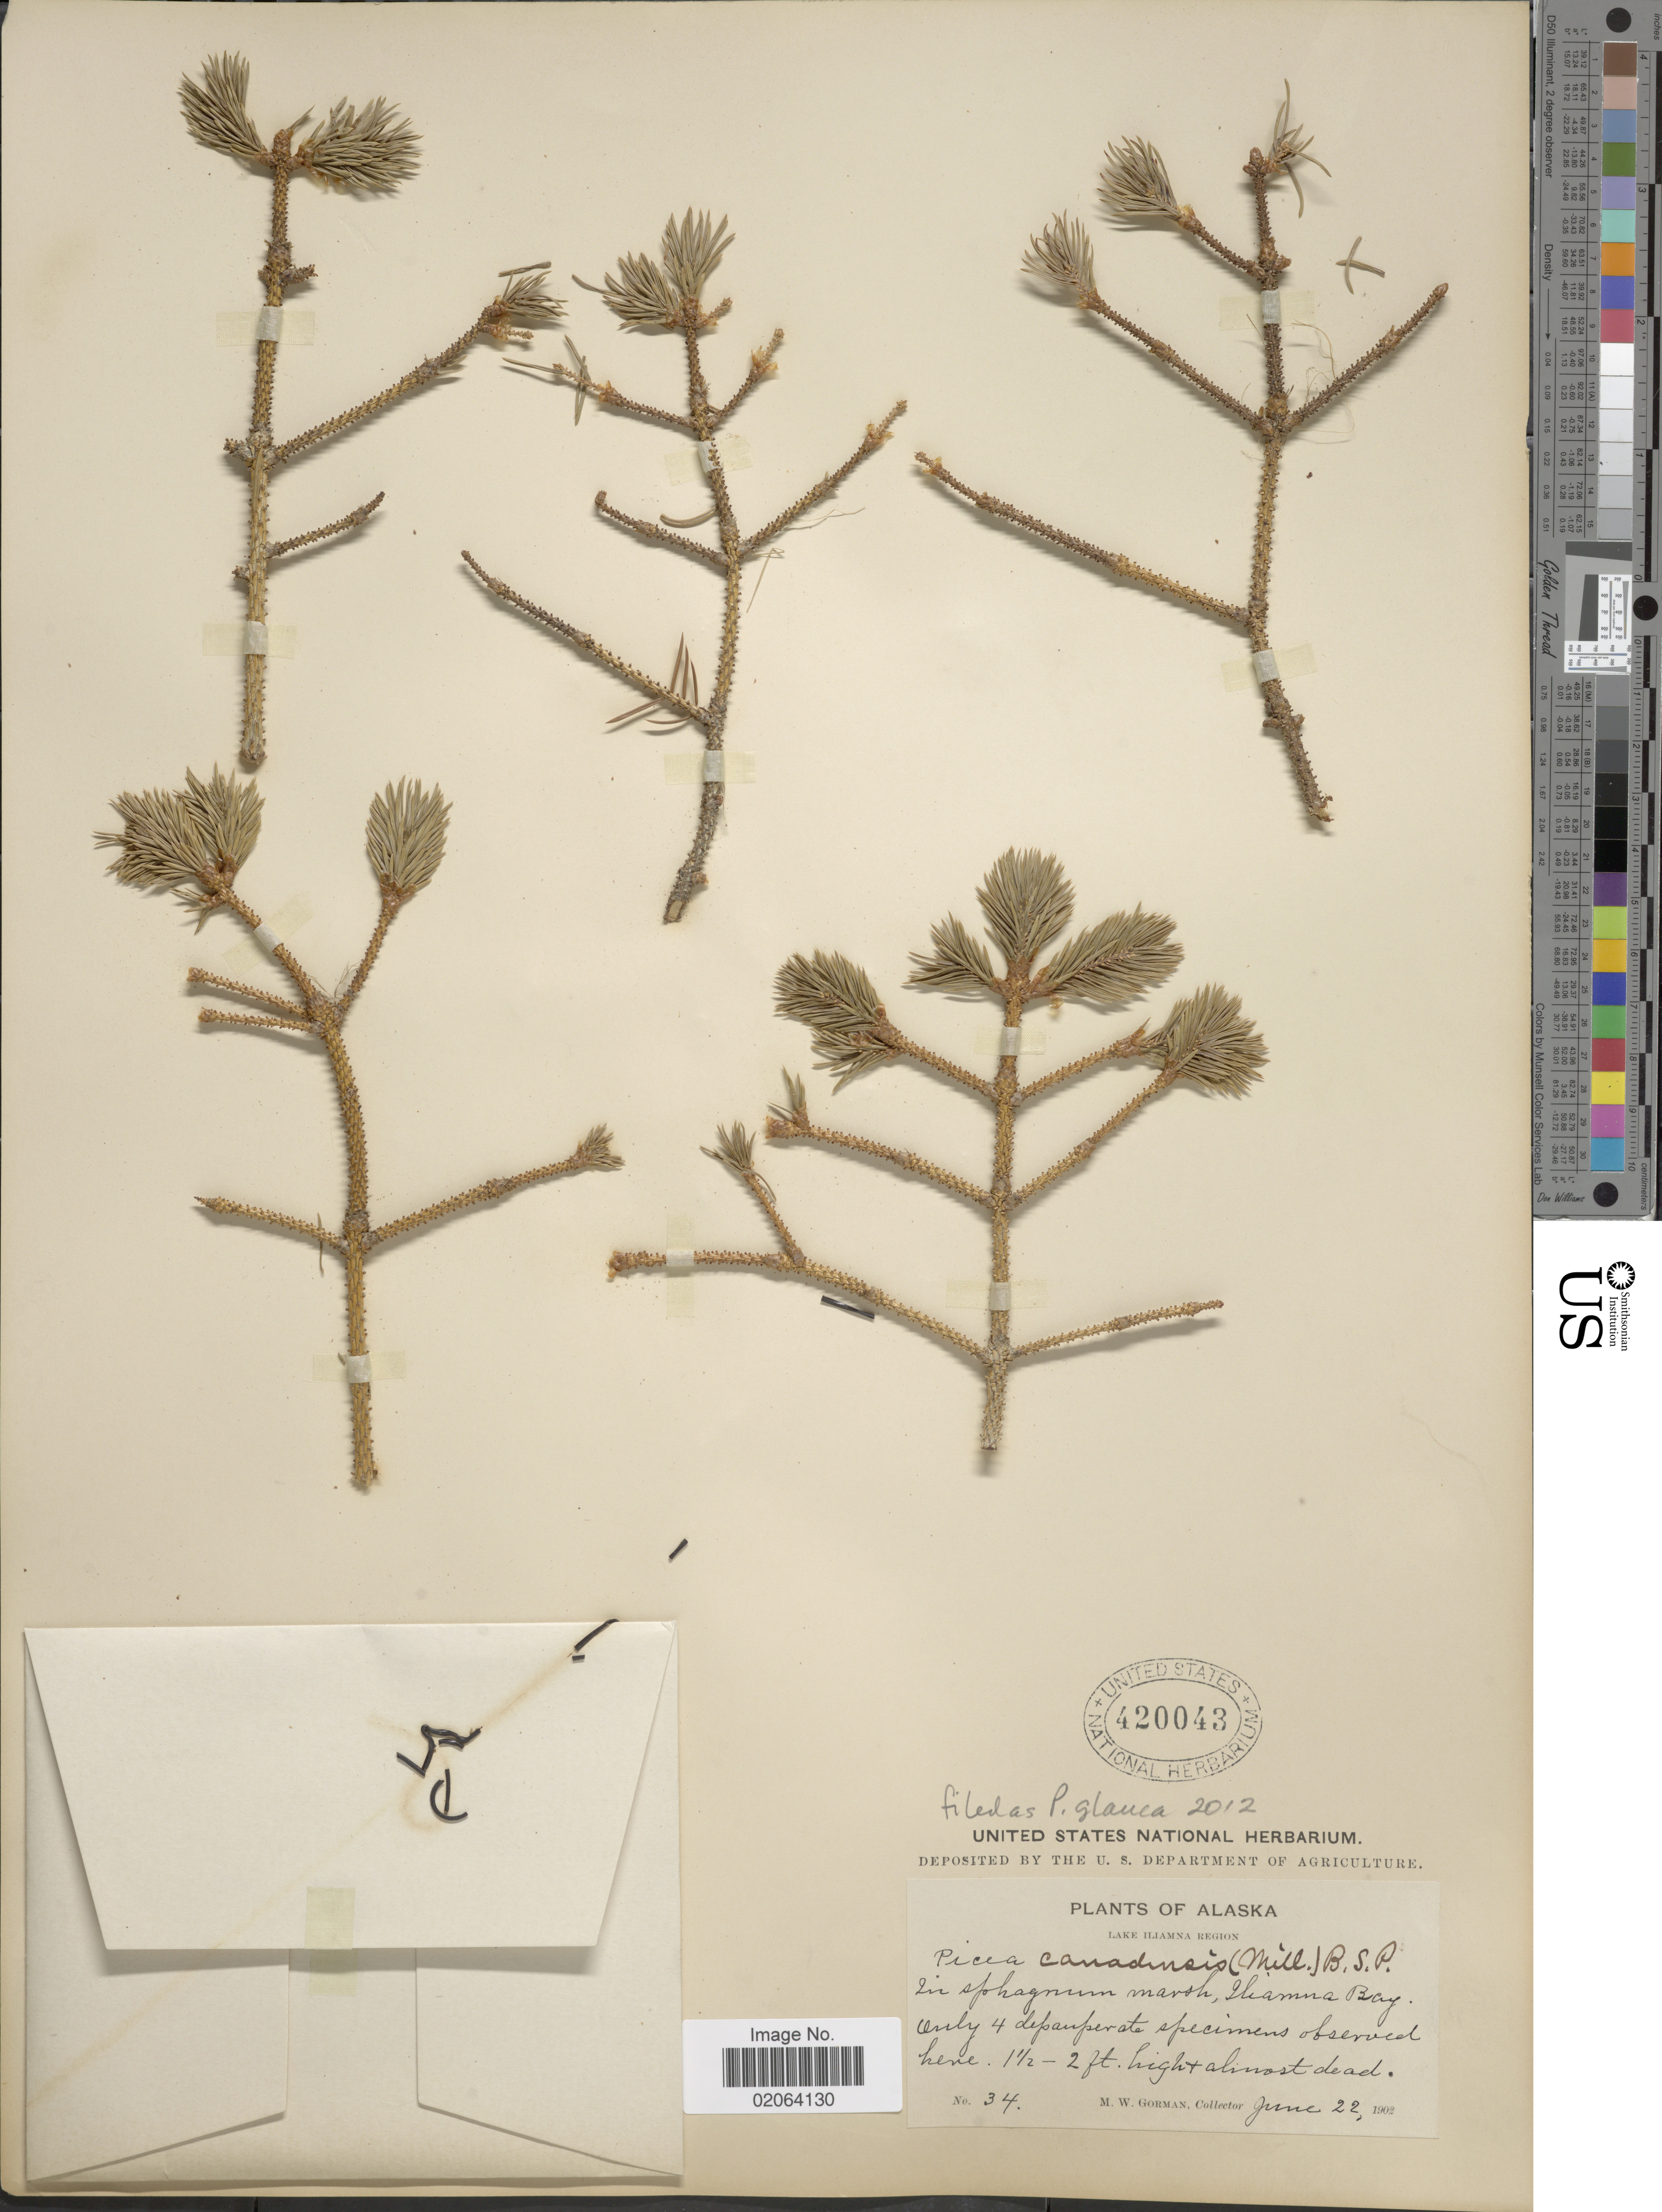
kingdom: Plantae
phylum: Tracheophyta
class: Pinopsida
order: Pinales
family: Pinaceae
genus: Pinus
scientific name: Pinus glauca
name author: Moench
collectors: M. W. Gorman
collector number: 34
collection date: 1902-06-22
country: United States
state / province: Alaska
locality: Lake Iliamna Region. Iliamna Bay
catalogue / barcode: US 420043